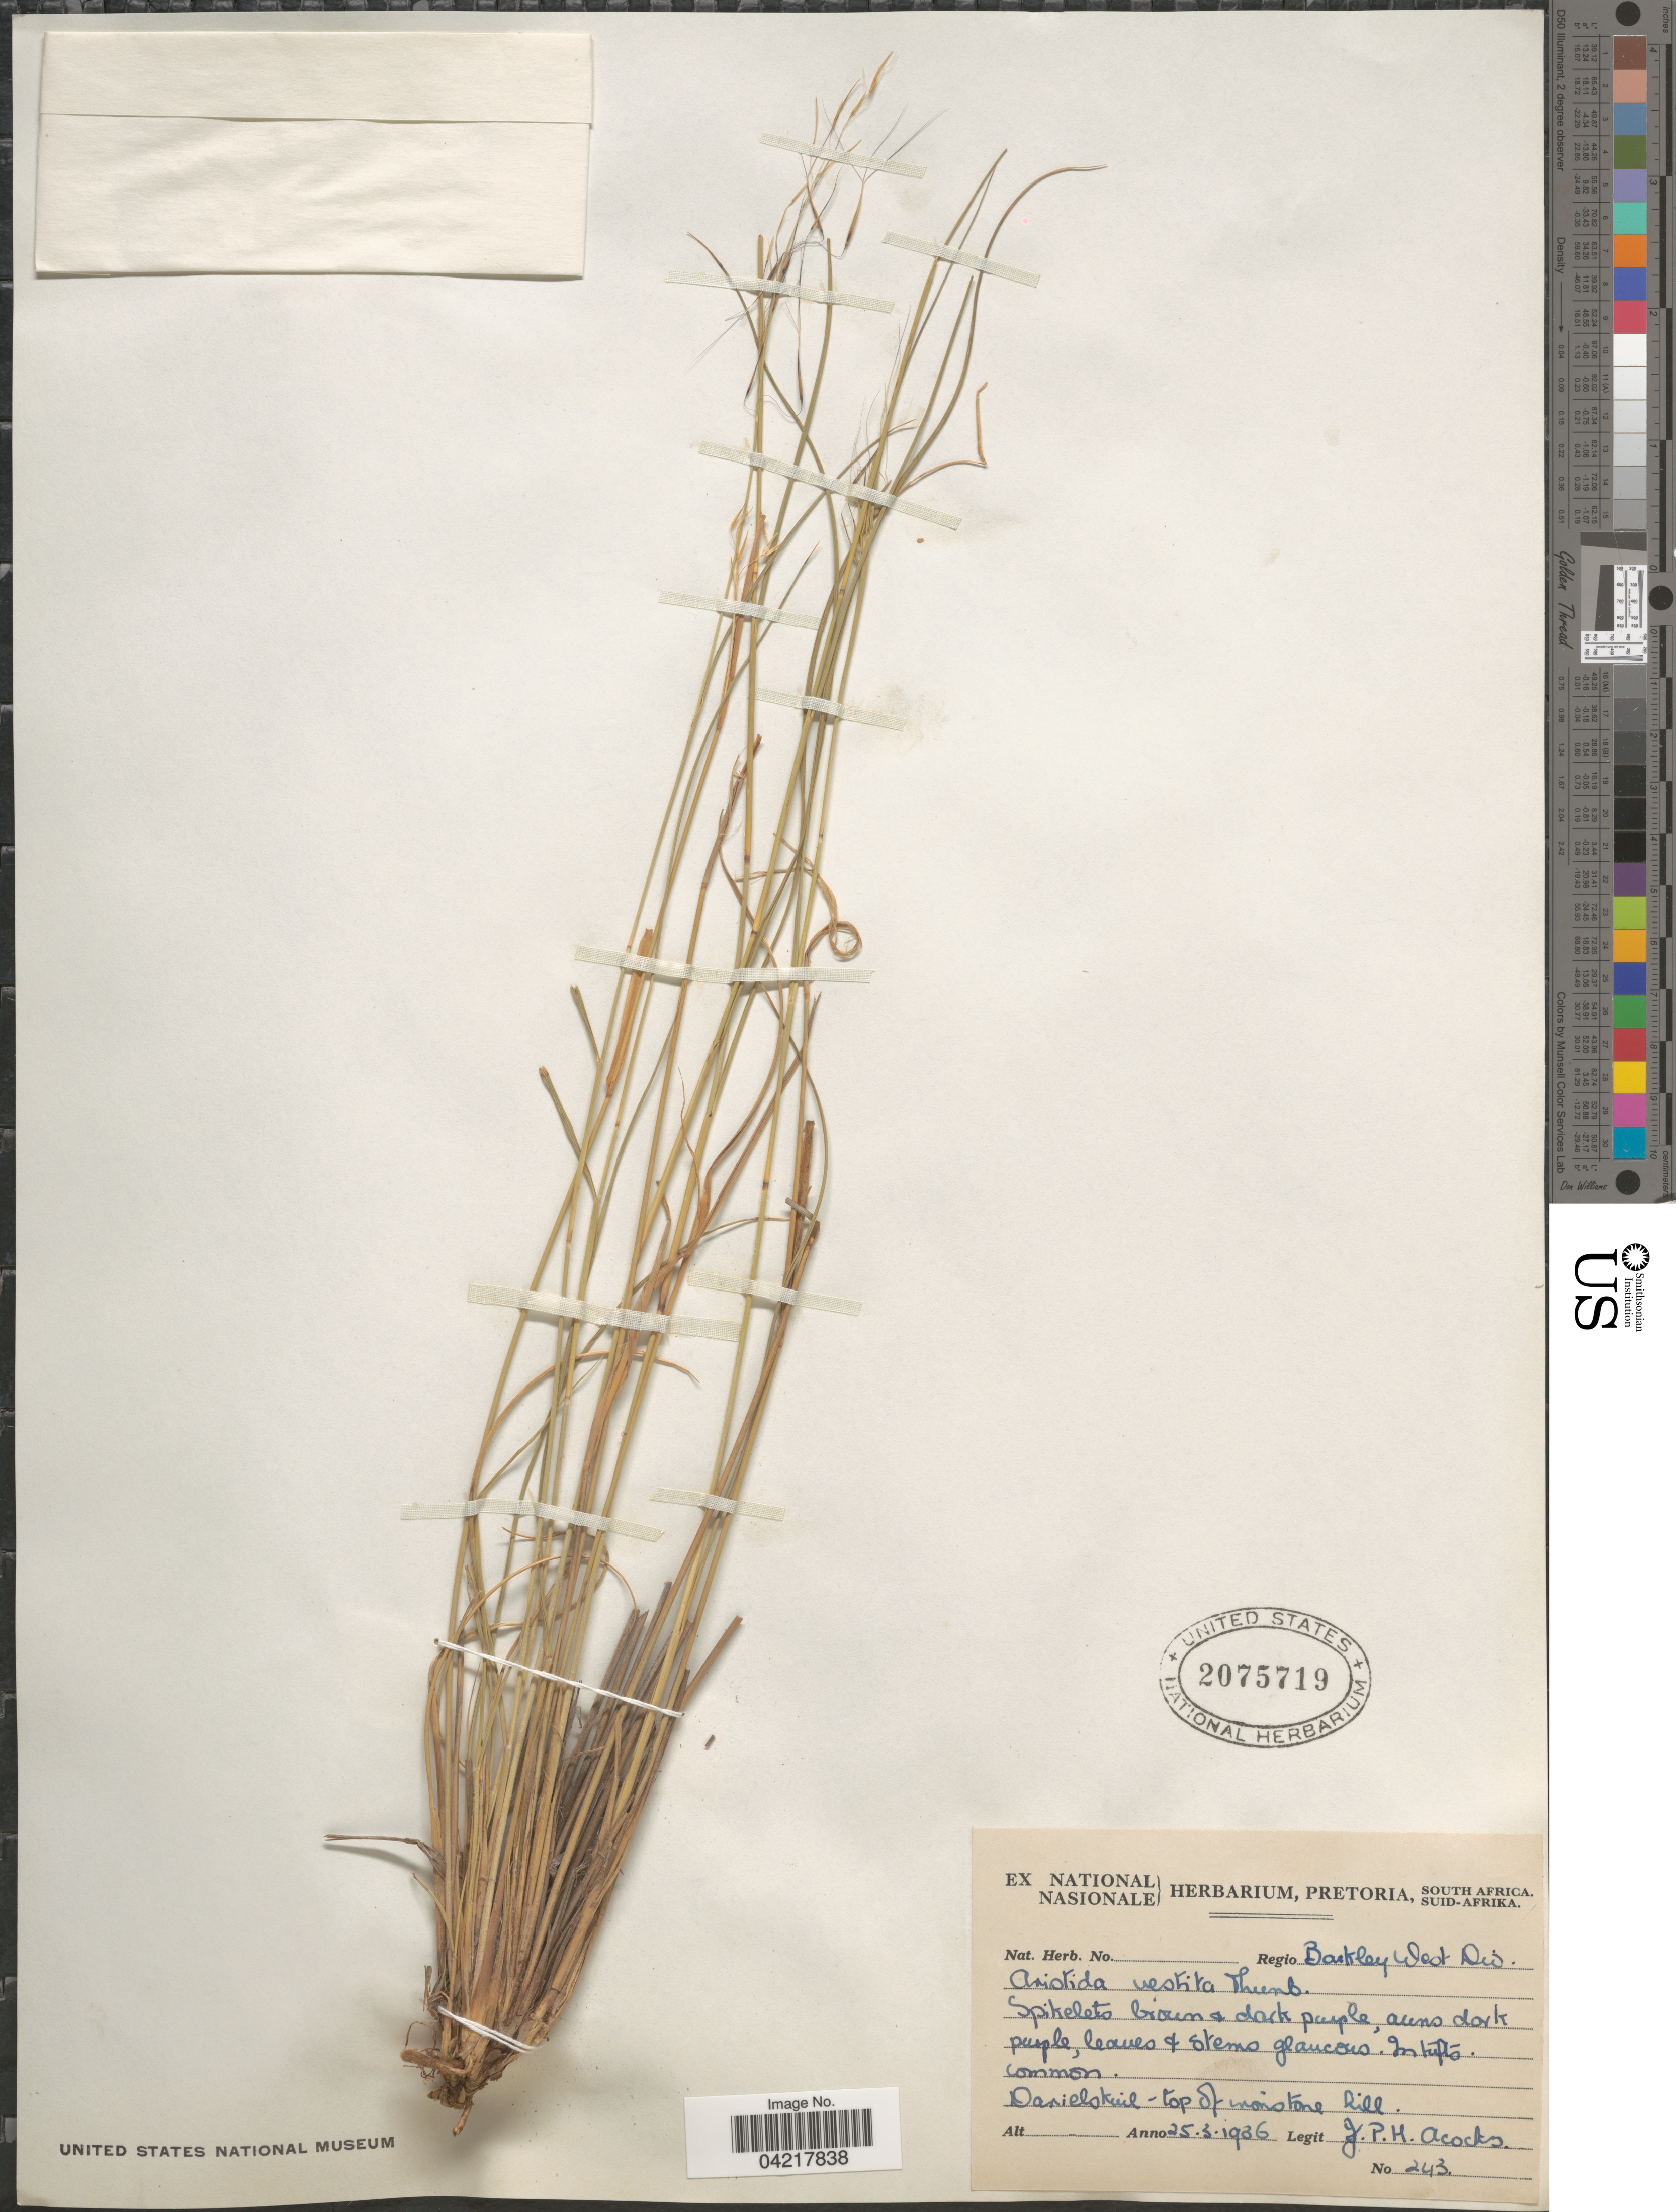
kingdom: Plantae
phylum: Tracheophyta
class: Liliopsida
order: Poales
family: Poaceae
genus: Aristida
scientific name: Aristida vestita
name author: Thunb.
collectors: J. P. Acocks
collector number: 243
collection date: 1936-03-25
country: South Africa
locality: Regio Barkley West Div. Danielskuil - top of limestone hill.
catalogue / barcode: US 2075719